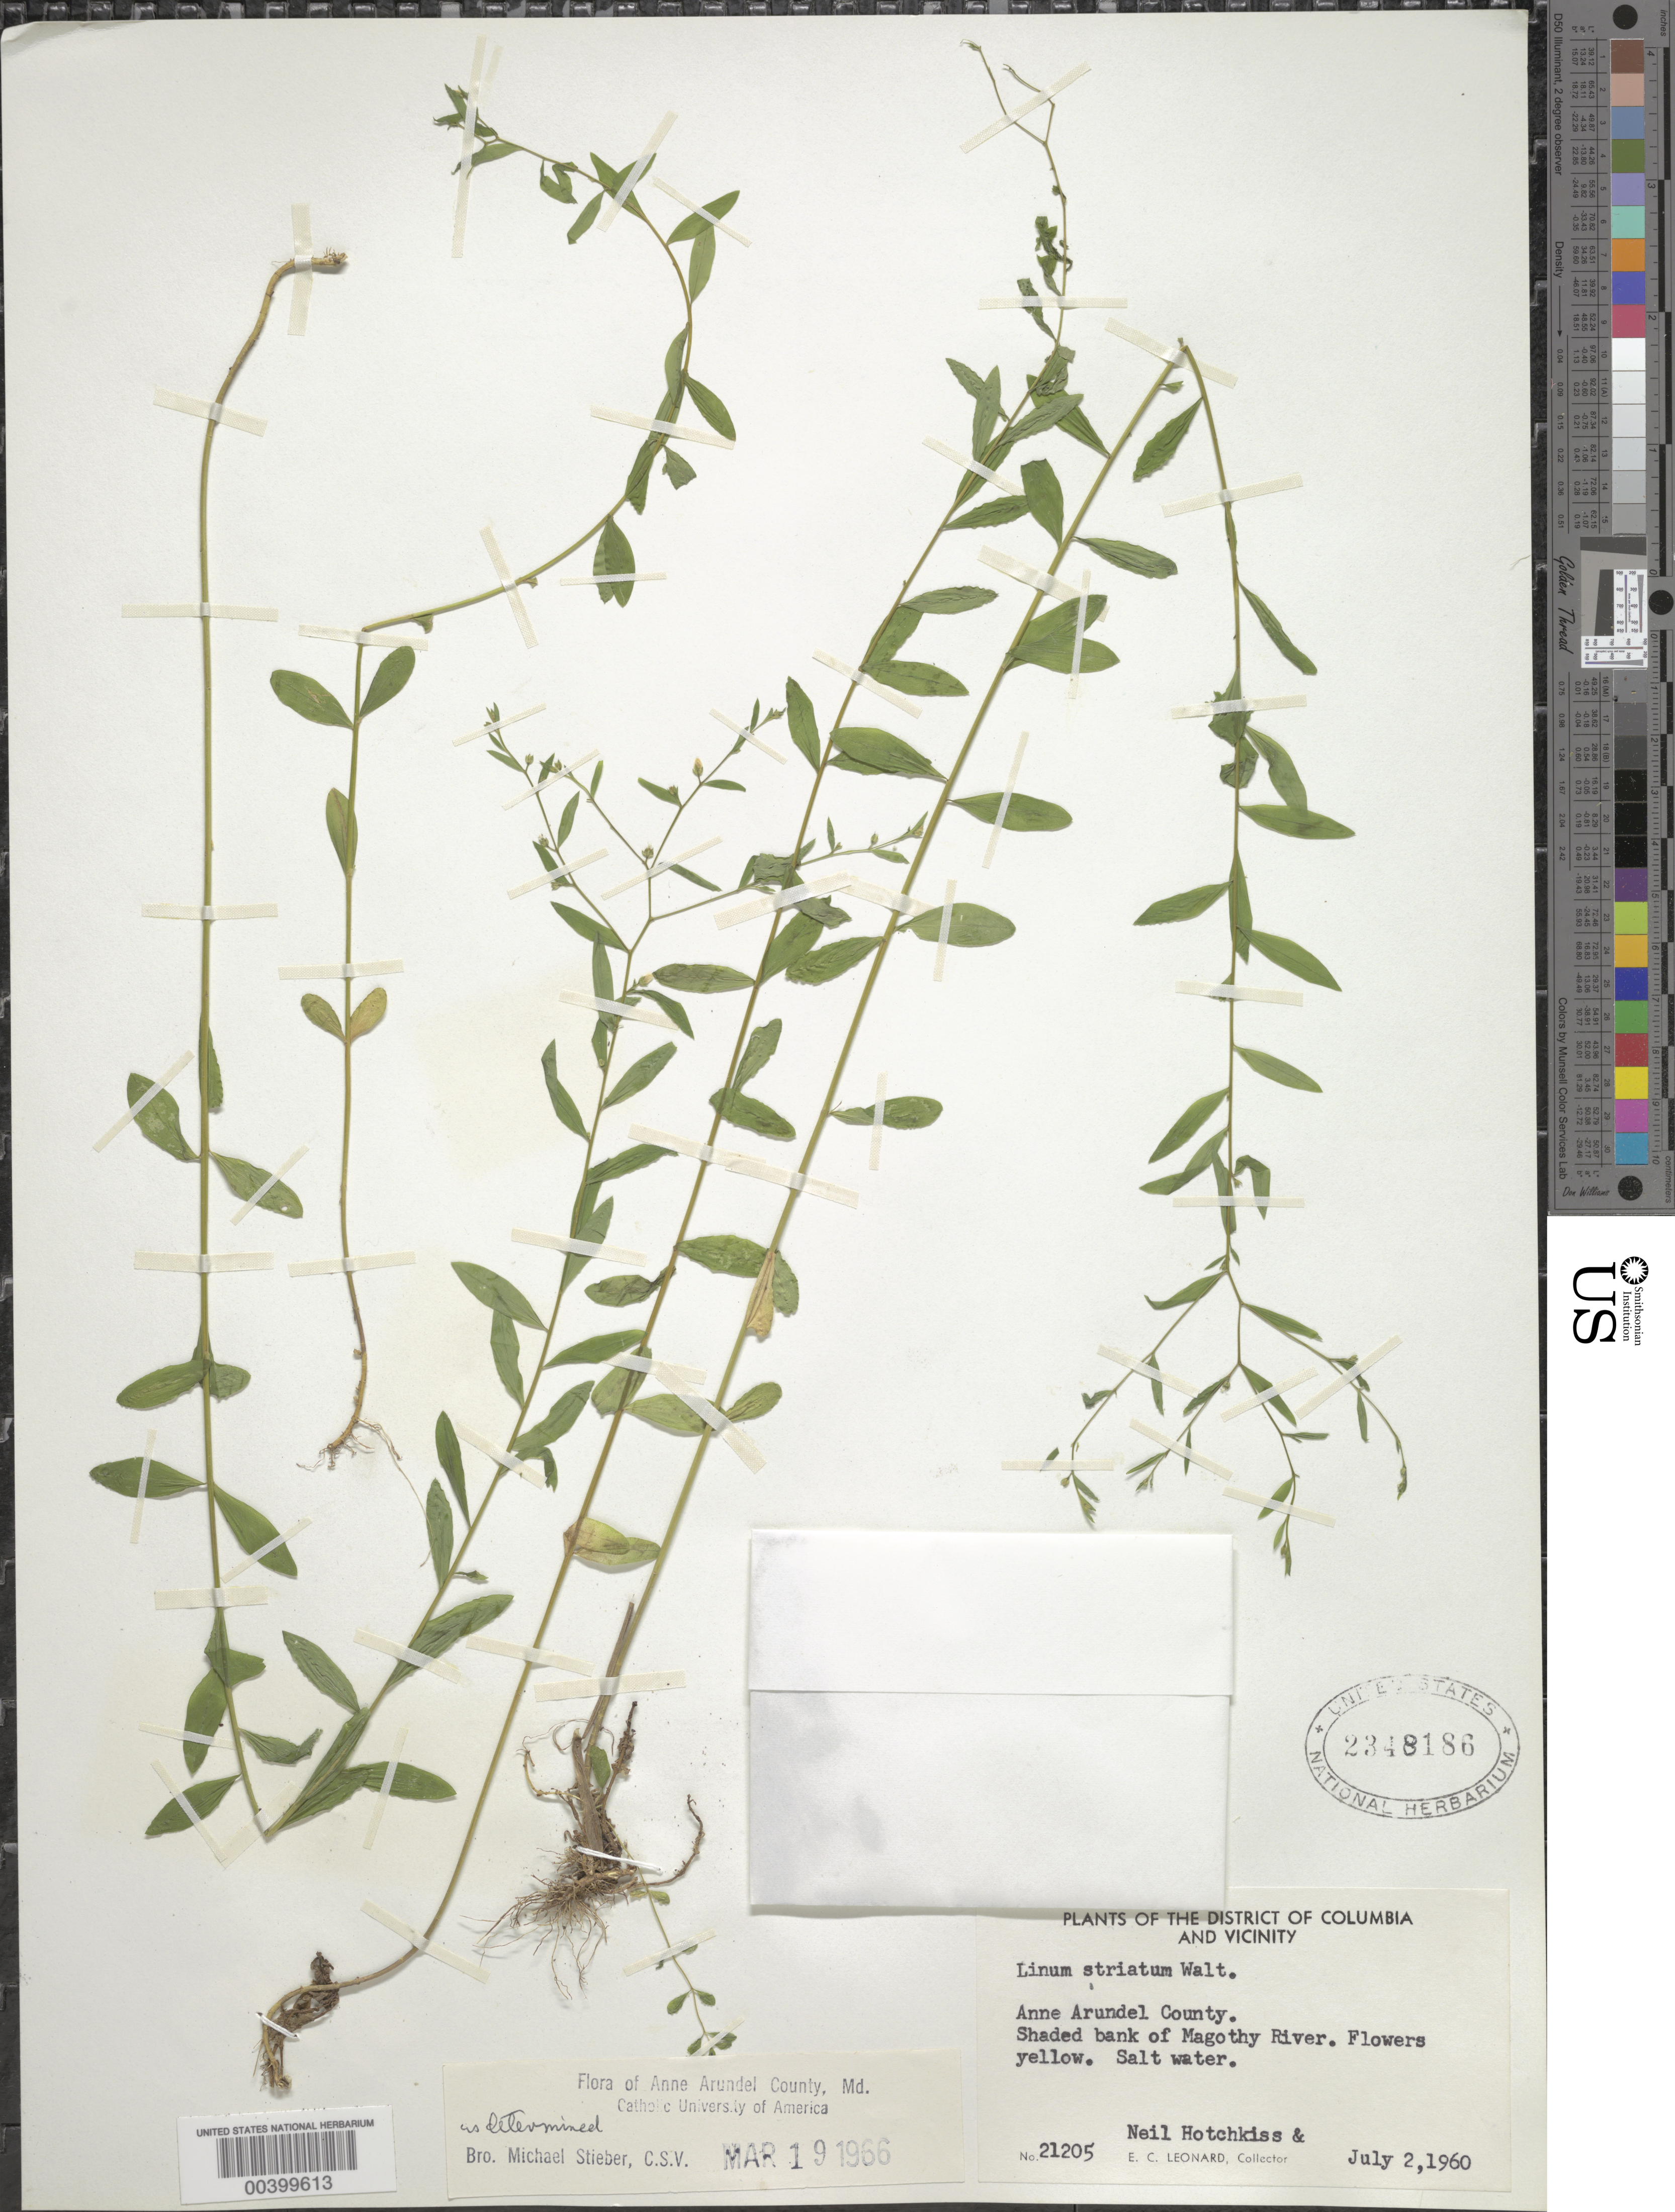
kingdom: Plantae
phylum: Tracheophyta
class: Magnoliopsida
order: Malpighiales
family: Linaceae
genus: Linum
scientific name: Linum striatum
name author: Walter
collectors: N. Hotchkiss & E. C. Leonard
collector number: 21205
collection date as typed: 02 Jul 1960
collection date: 1960-07-02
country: United States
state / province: Maryland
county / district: Anne Arundel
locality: Magothy River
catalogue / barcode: US 2348186